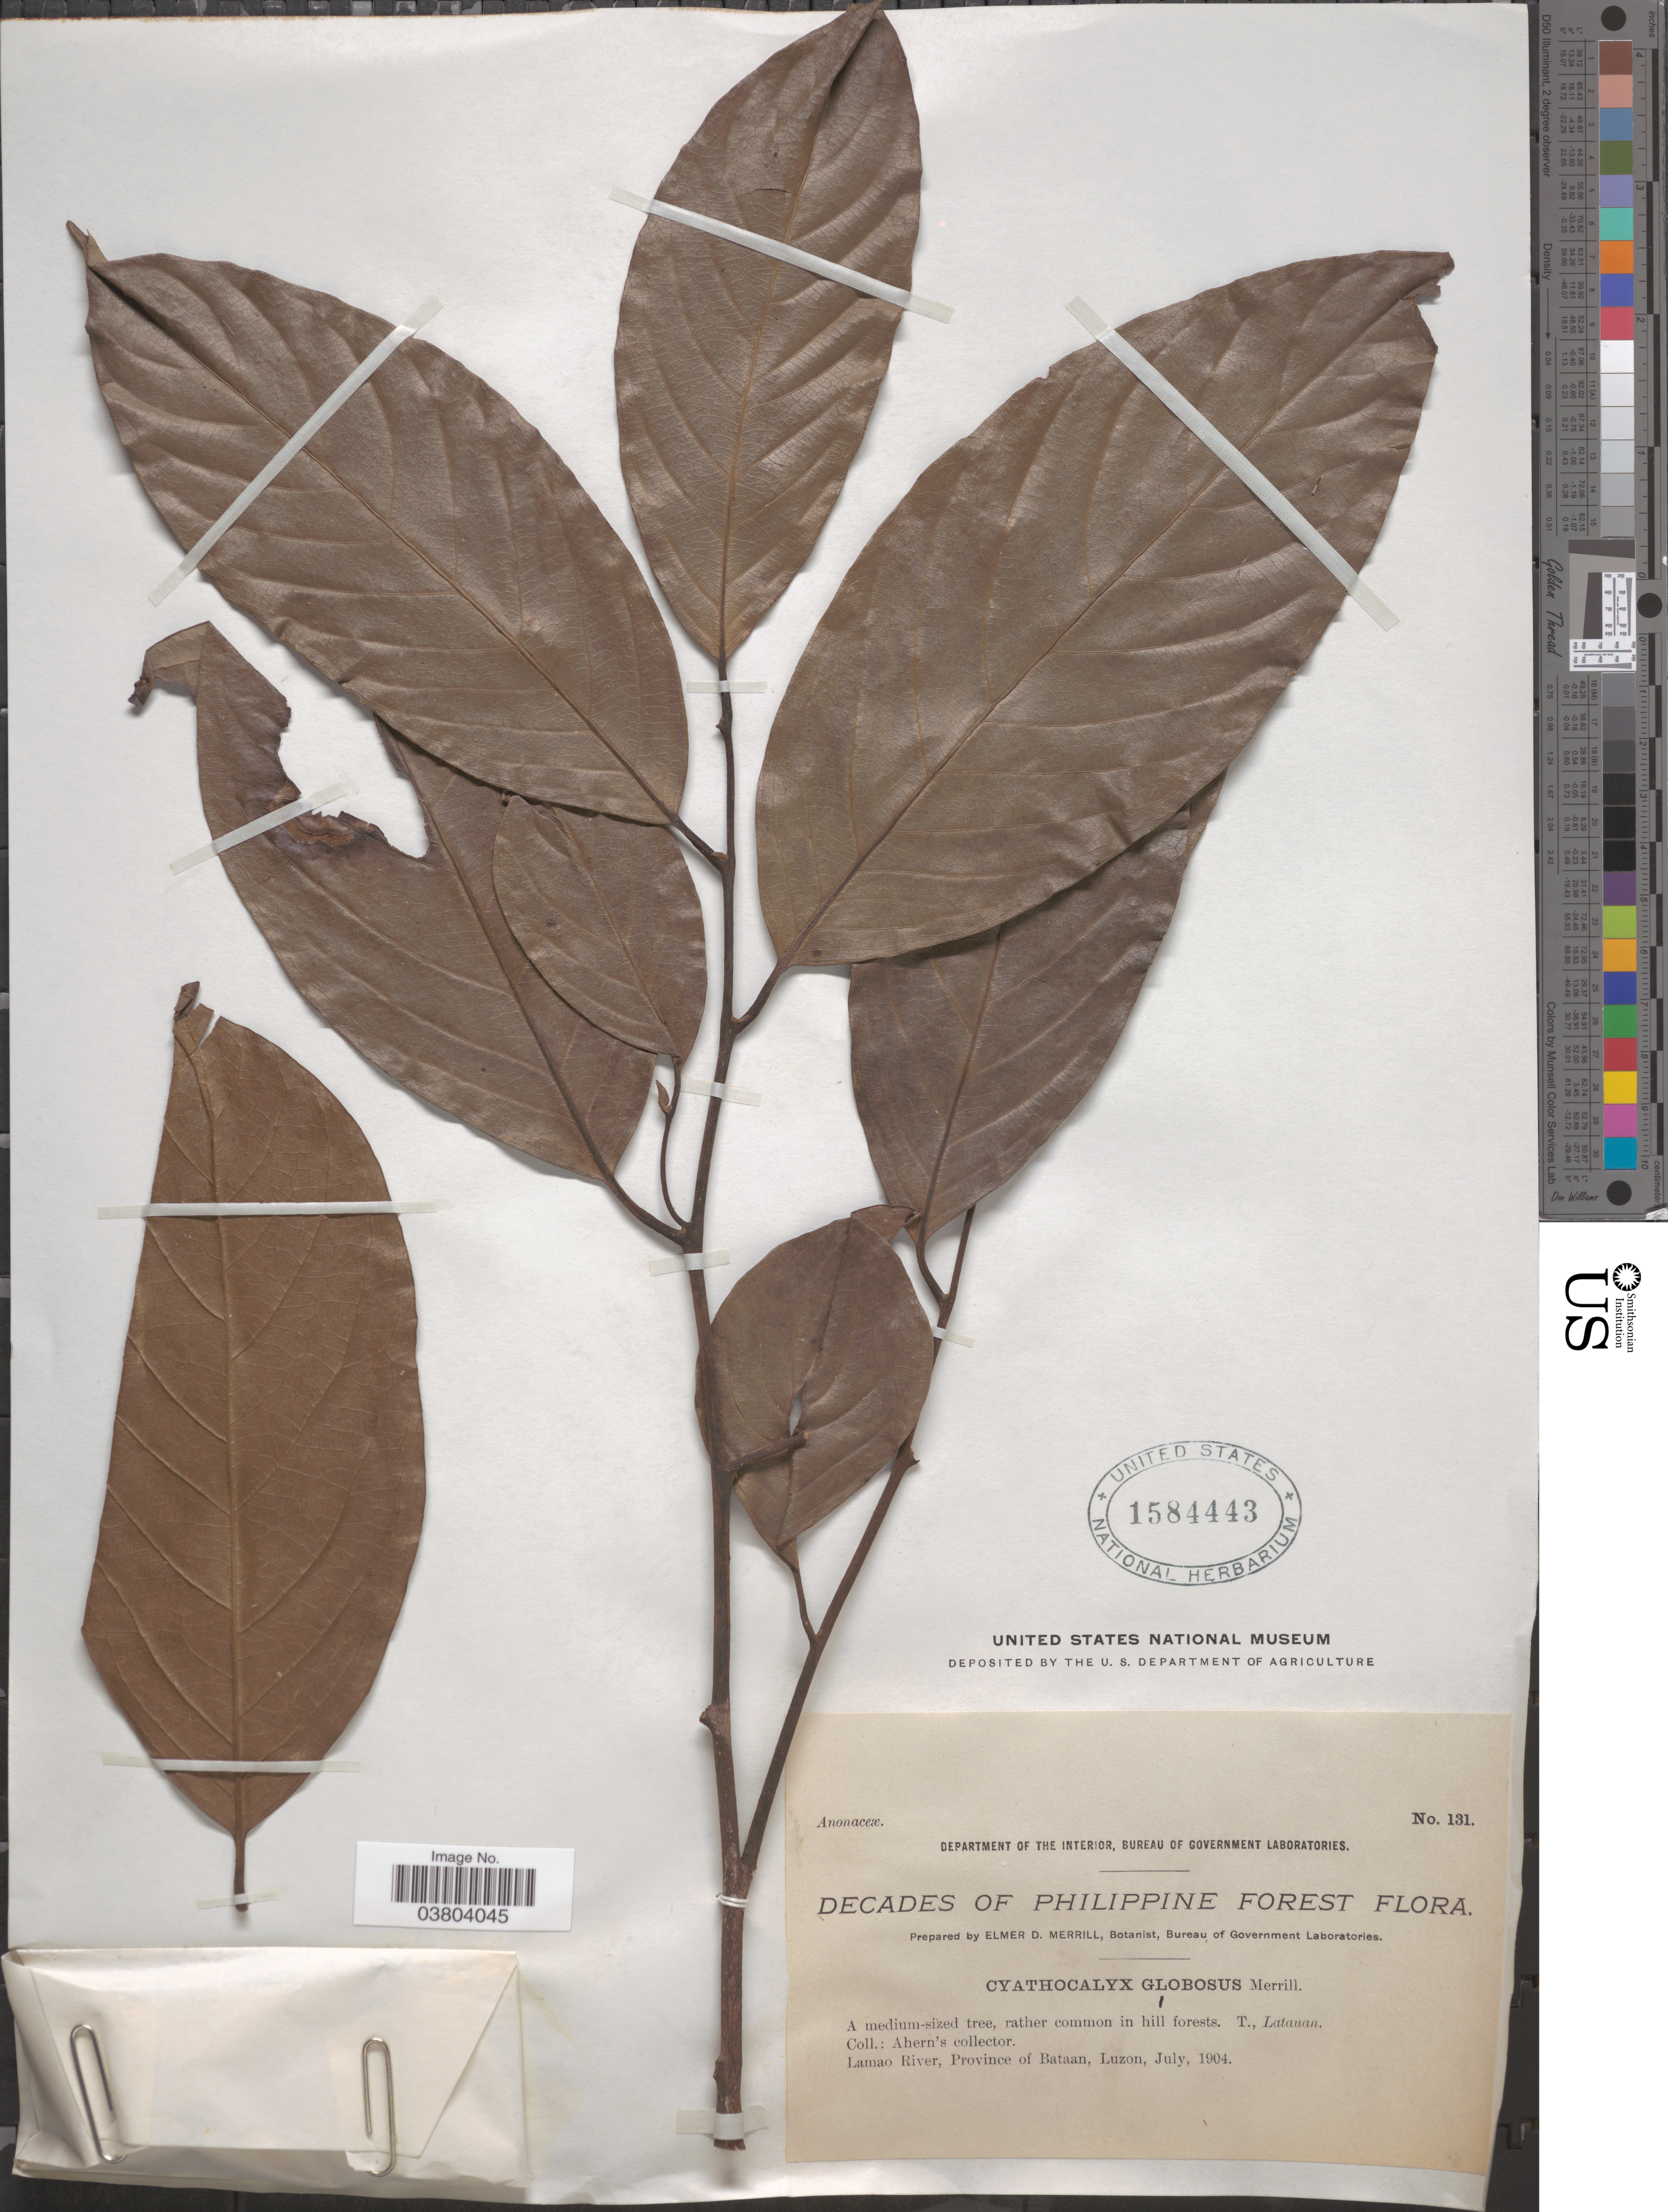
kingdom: Plantae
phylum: Tracheophyta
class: Magnoliopsida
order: Magnoliales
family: Annonaceae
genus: Cyathocalyx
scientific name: Cyathocalyx globosus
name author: Merr.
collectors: Ahern's collector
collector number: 131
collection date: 1904-07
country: Philippines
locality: Lamao River, Province of Bataan, Luzon.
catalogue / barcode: US 1584443